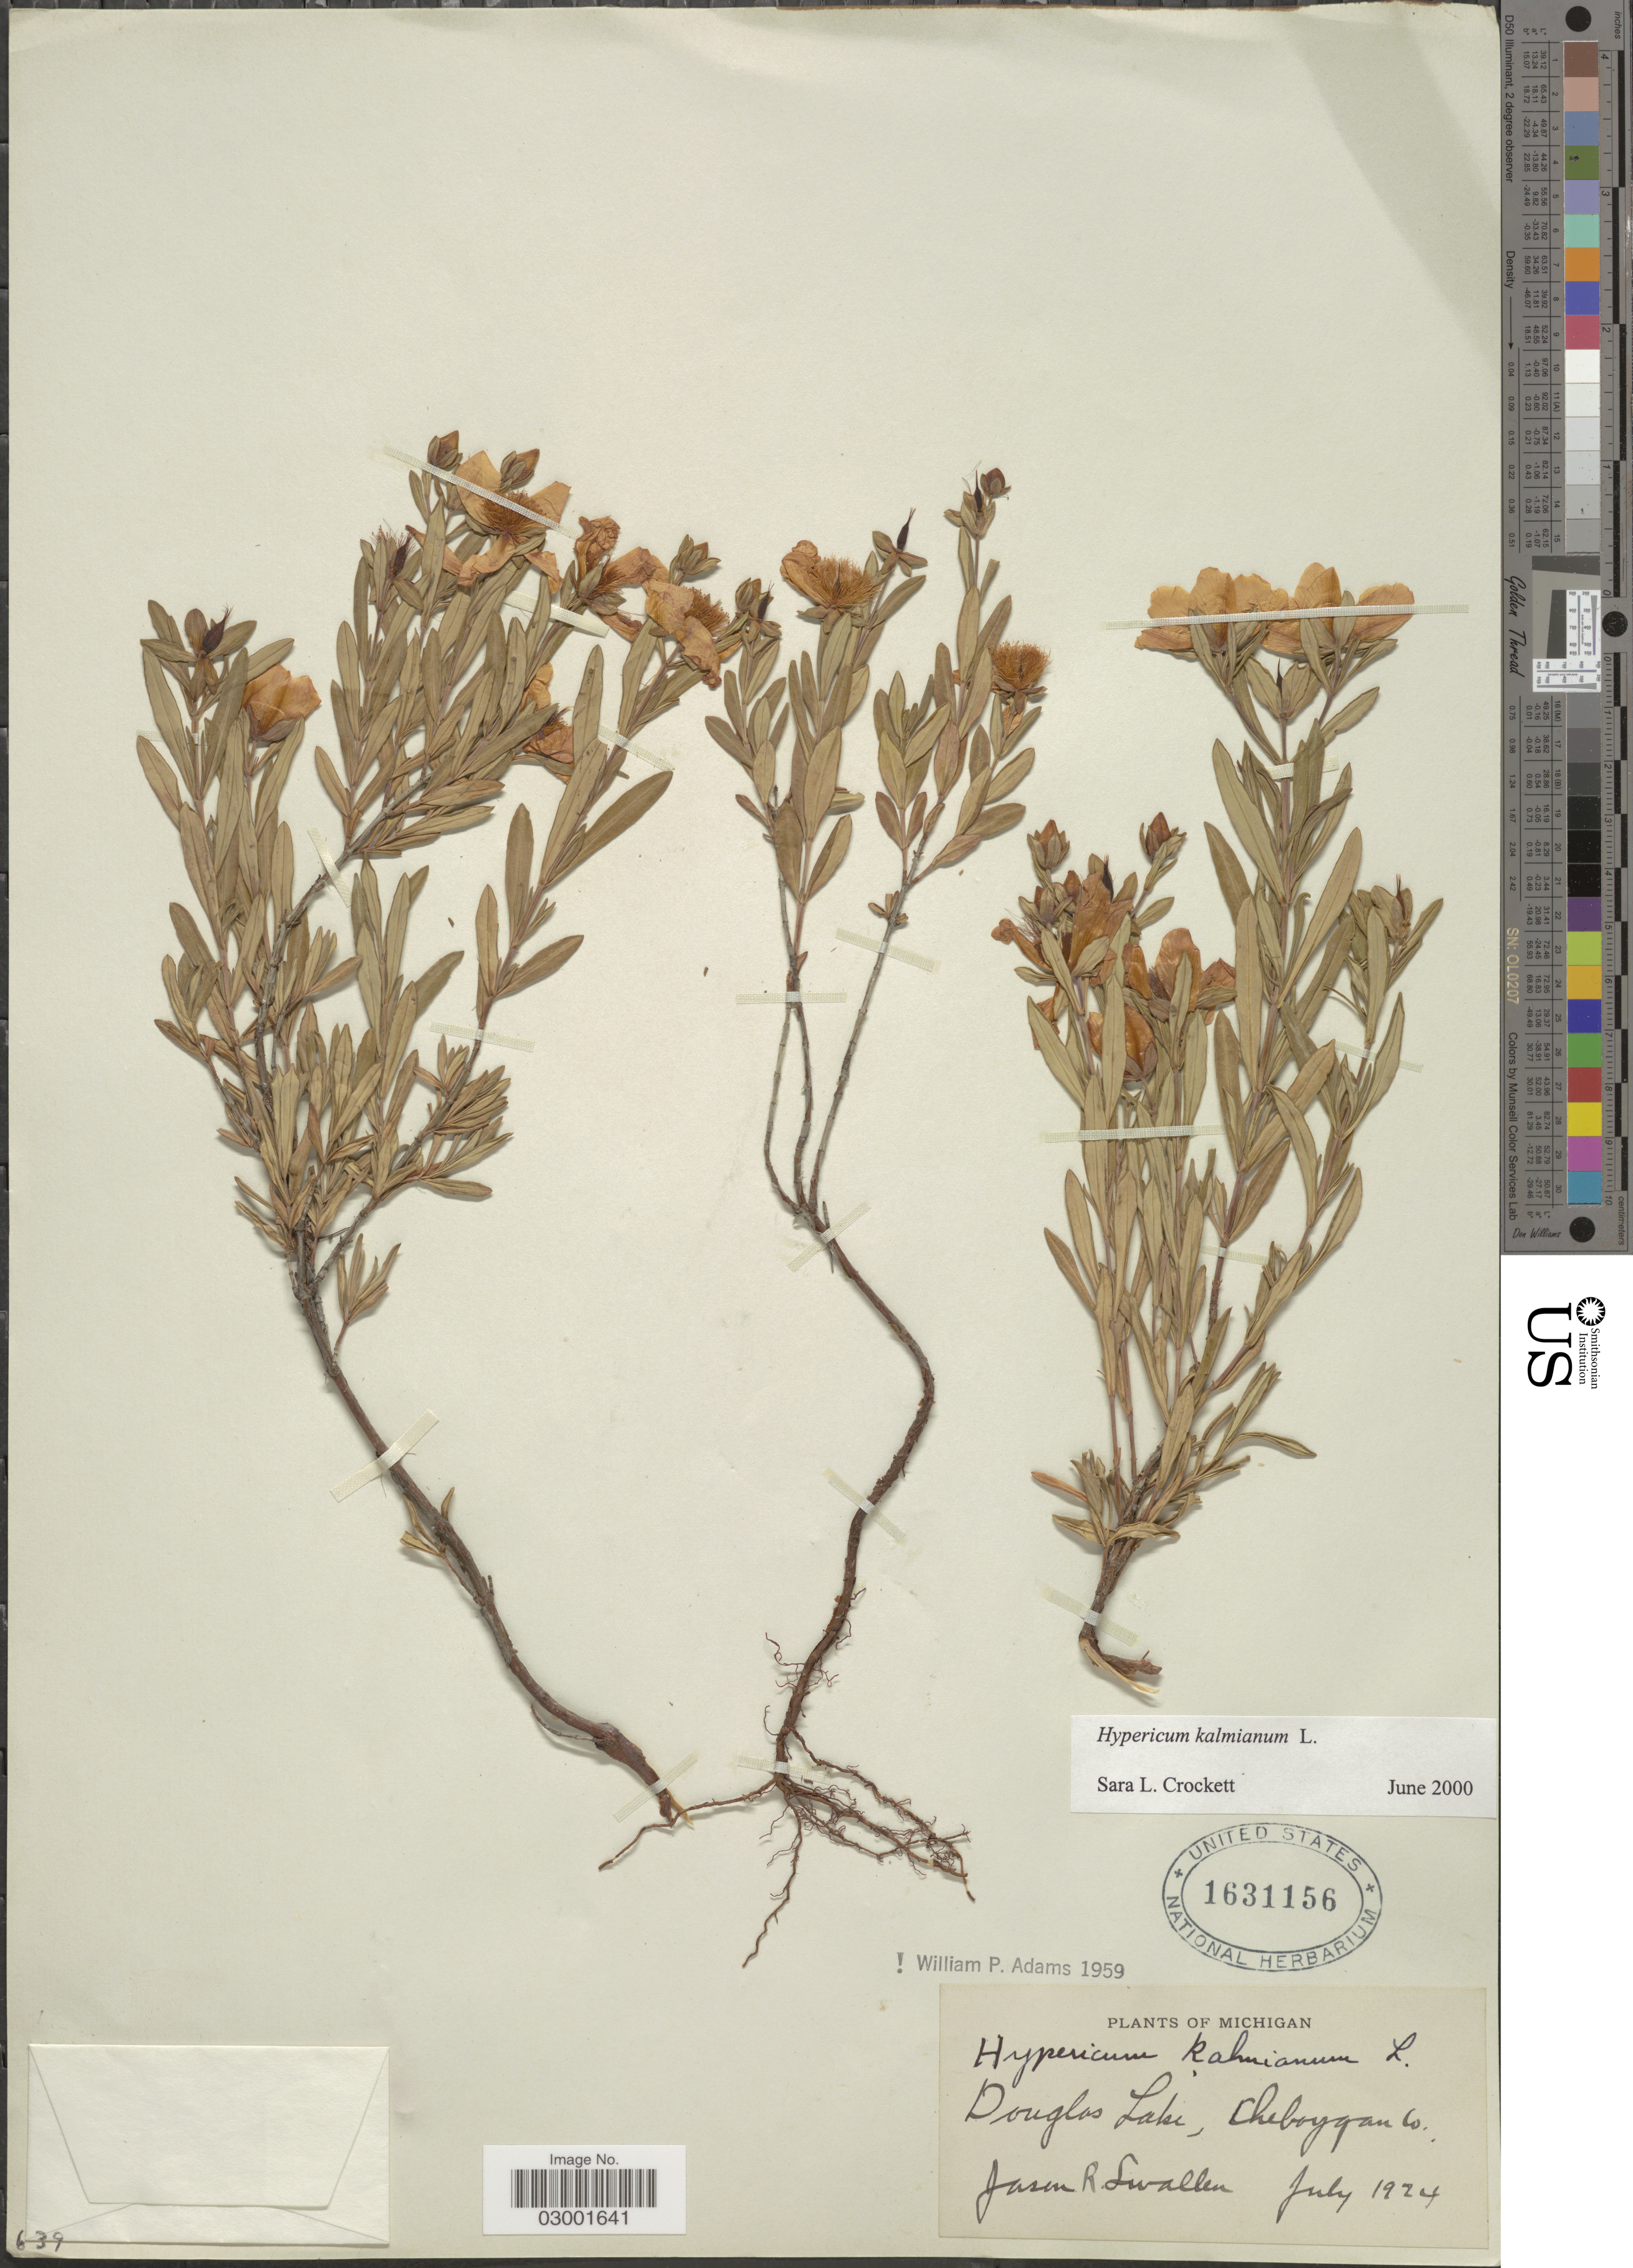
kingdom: Plantae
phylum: Tracheophyta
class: Magnoliopsida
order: Malpighiales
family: Hypericaceae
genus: Hypericum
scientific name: Hypericum kalmianum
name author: L.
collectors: J. R. Swallen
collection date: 1924-07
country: United States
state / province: Michigan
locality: Douglas Lake, Cheboygan Co.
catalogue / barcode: US 1631156